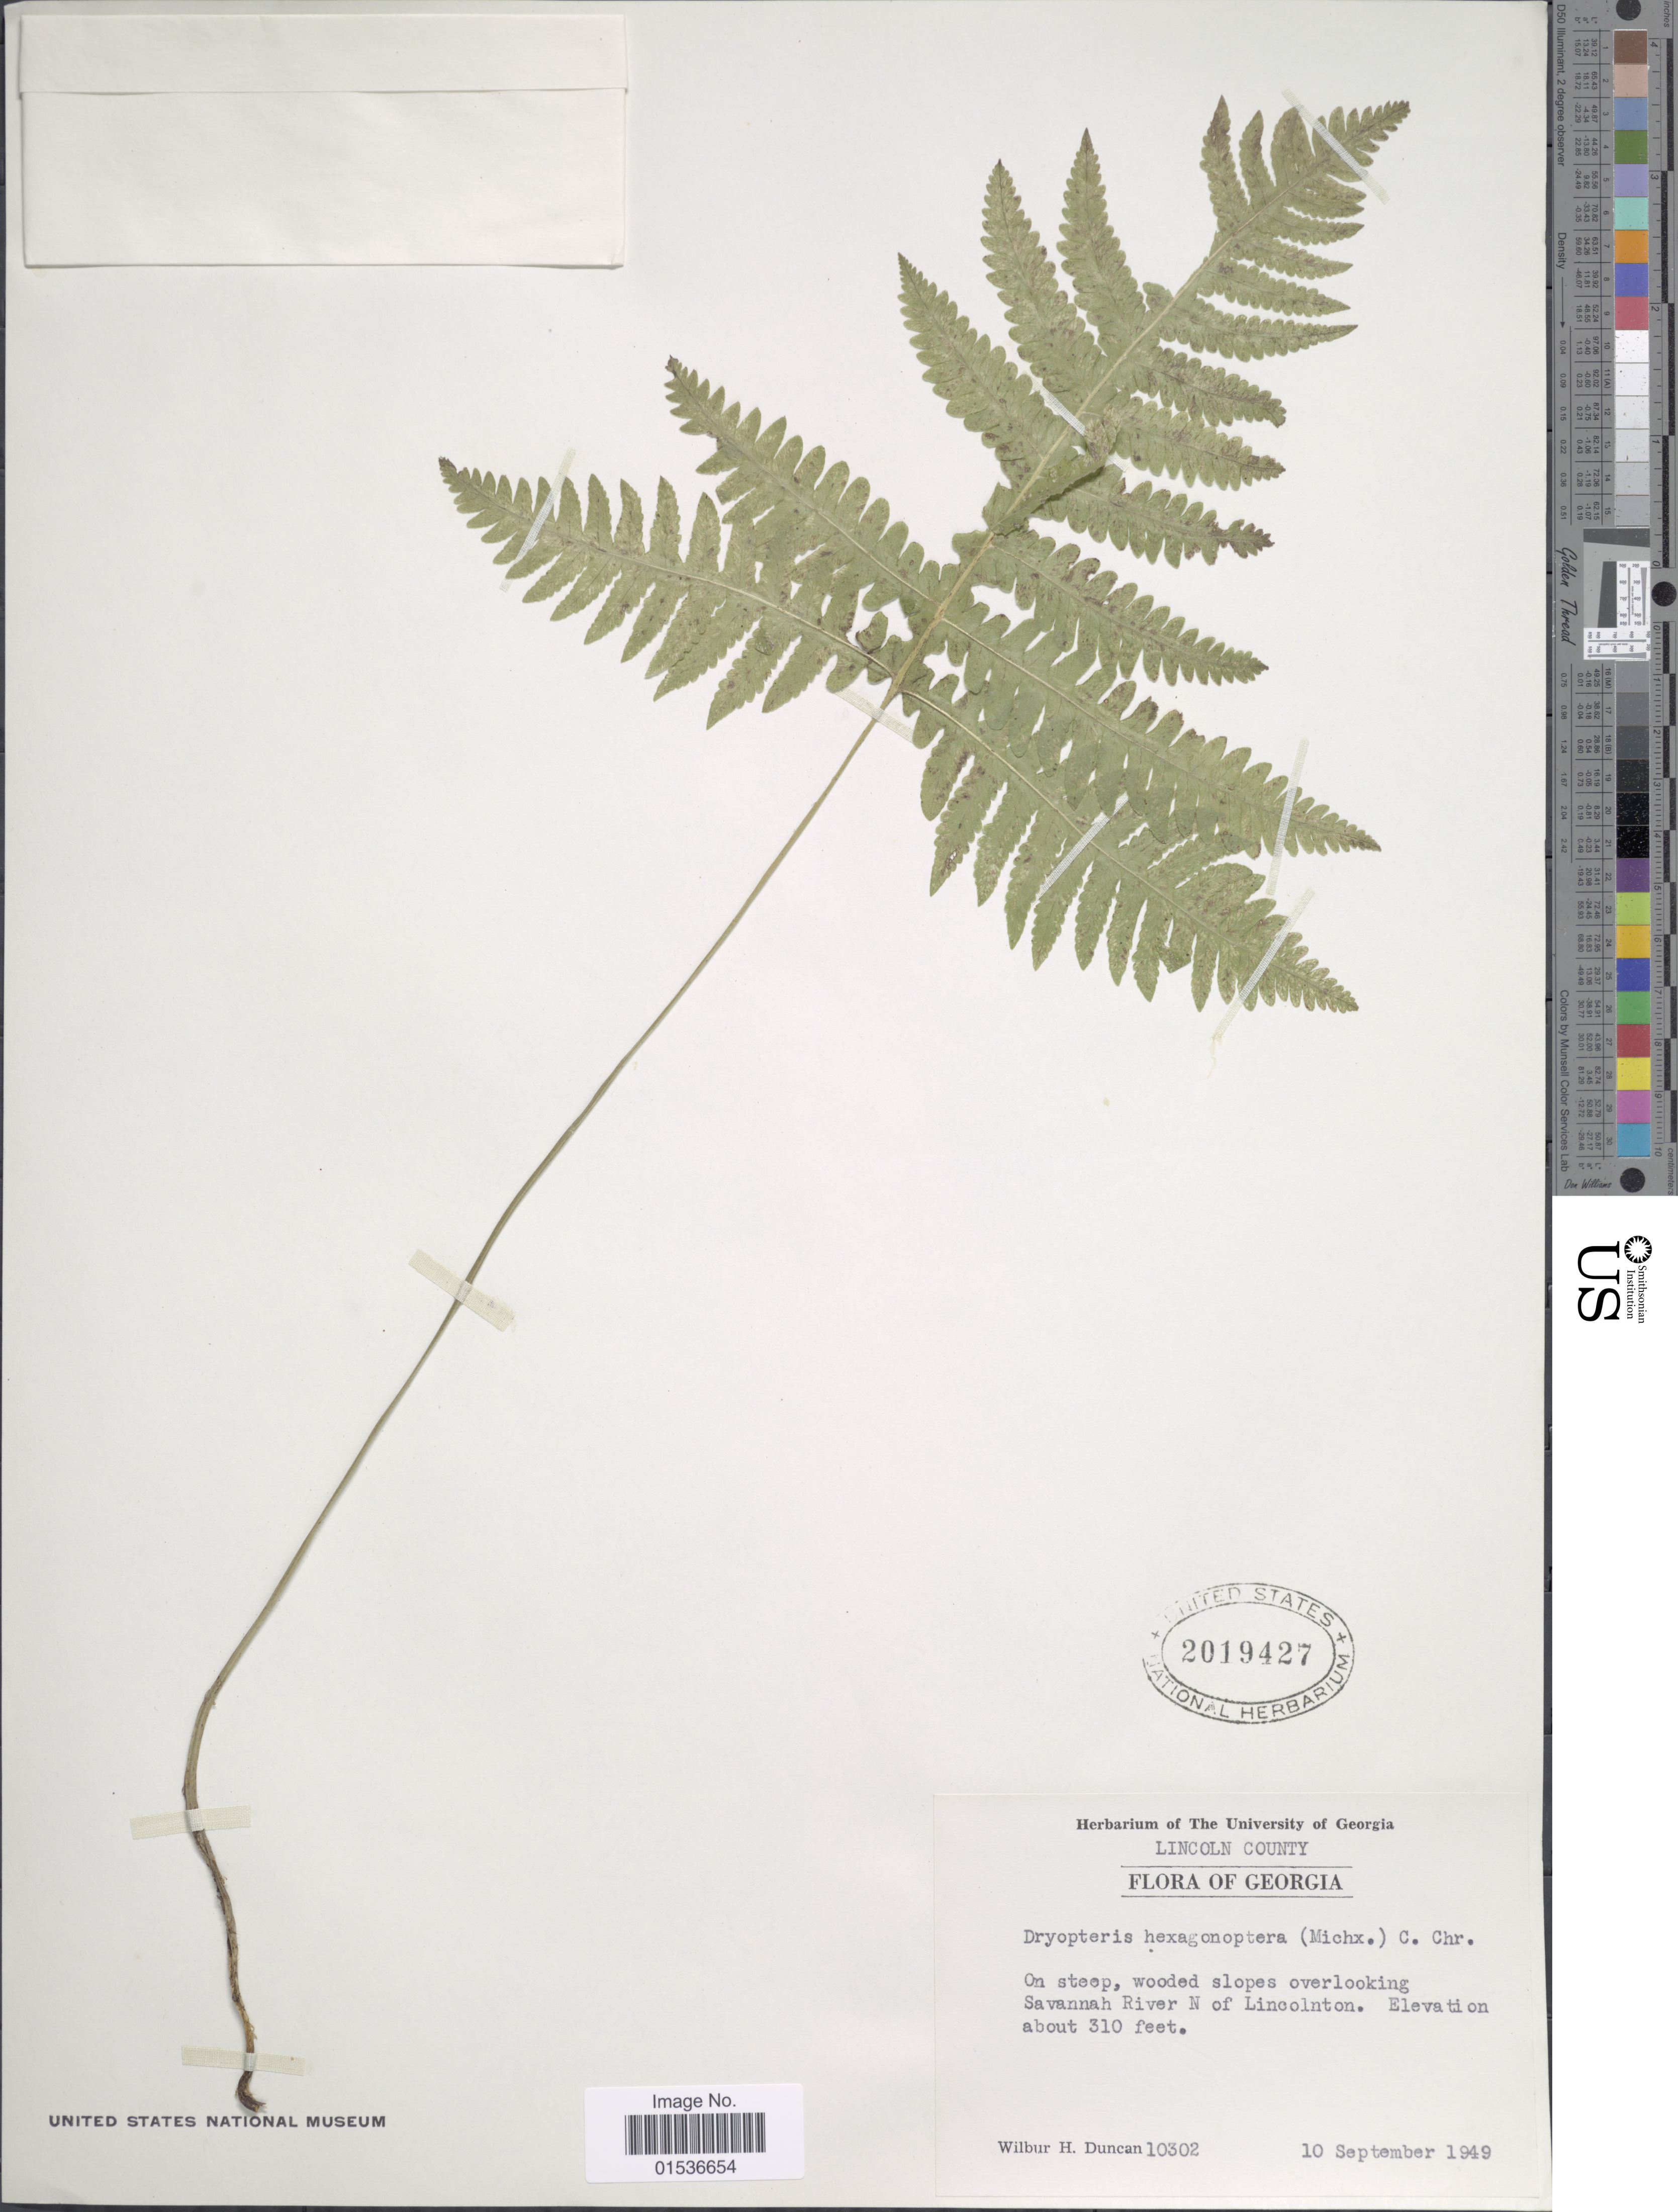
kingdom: Plantae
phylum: Tracheophyta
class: Polypodiopsida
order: Polypodiales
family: Thelypteridaceae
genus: Phegopteris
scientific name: Phegopteris hexagonoptera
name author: (Michx.) Fée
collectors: W. H. Duncan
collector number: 10302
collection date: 1949-09-10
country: United States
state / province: Georgia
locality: Lincoln County, Georgia. Savannah River N of Lincolnton.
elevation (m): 94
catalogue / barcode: US 2019427